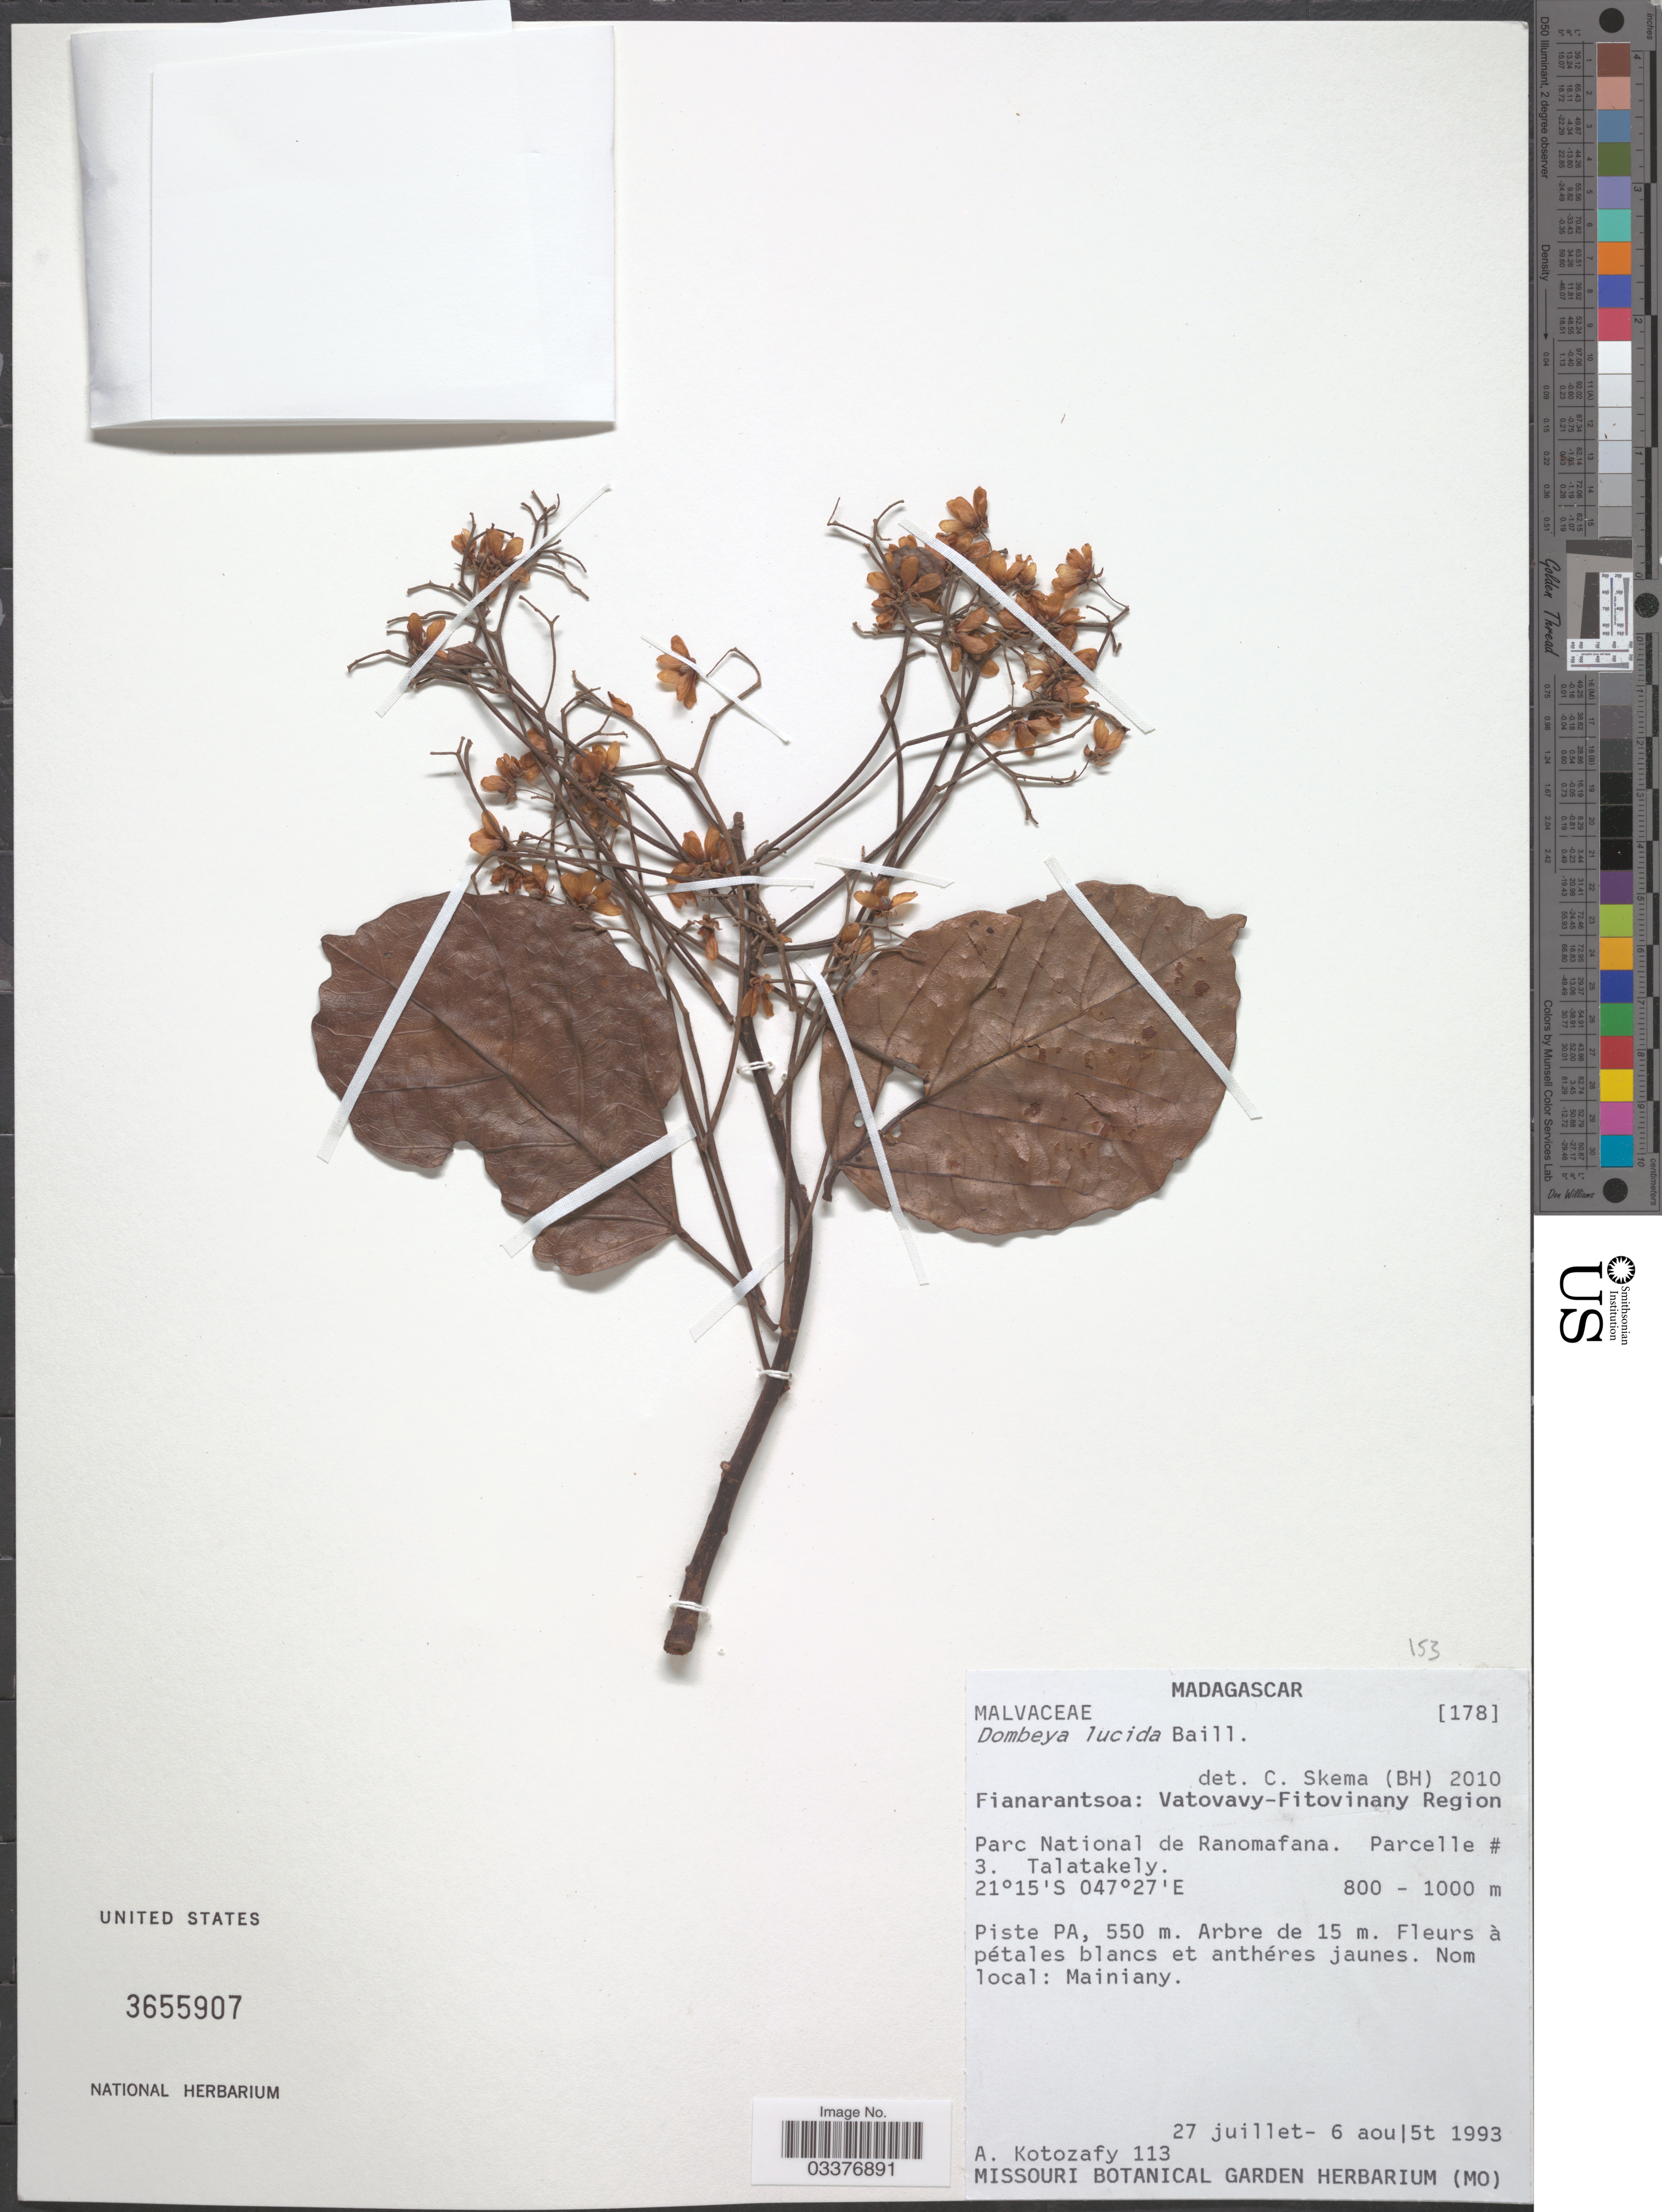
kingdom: Plantae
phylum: Tracheophyta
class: Magnoliopsida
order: Malvales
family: Malvaceae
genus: Dombeya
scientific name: Dombeya lucida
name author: Baill.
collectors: A. Kotozafy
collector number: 113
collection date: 1993-07-27/1993-08-06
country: Madagascar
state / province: Vatovavy Fitovinany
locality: Vatovavy - Fitovinany Region, Parc National de Ranomafana. Parcelle # 3. Talatakely.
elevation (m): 800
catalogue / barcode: US 3655907